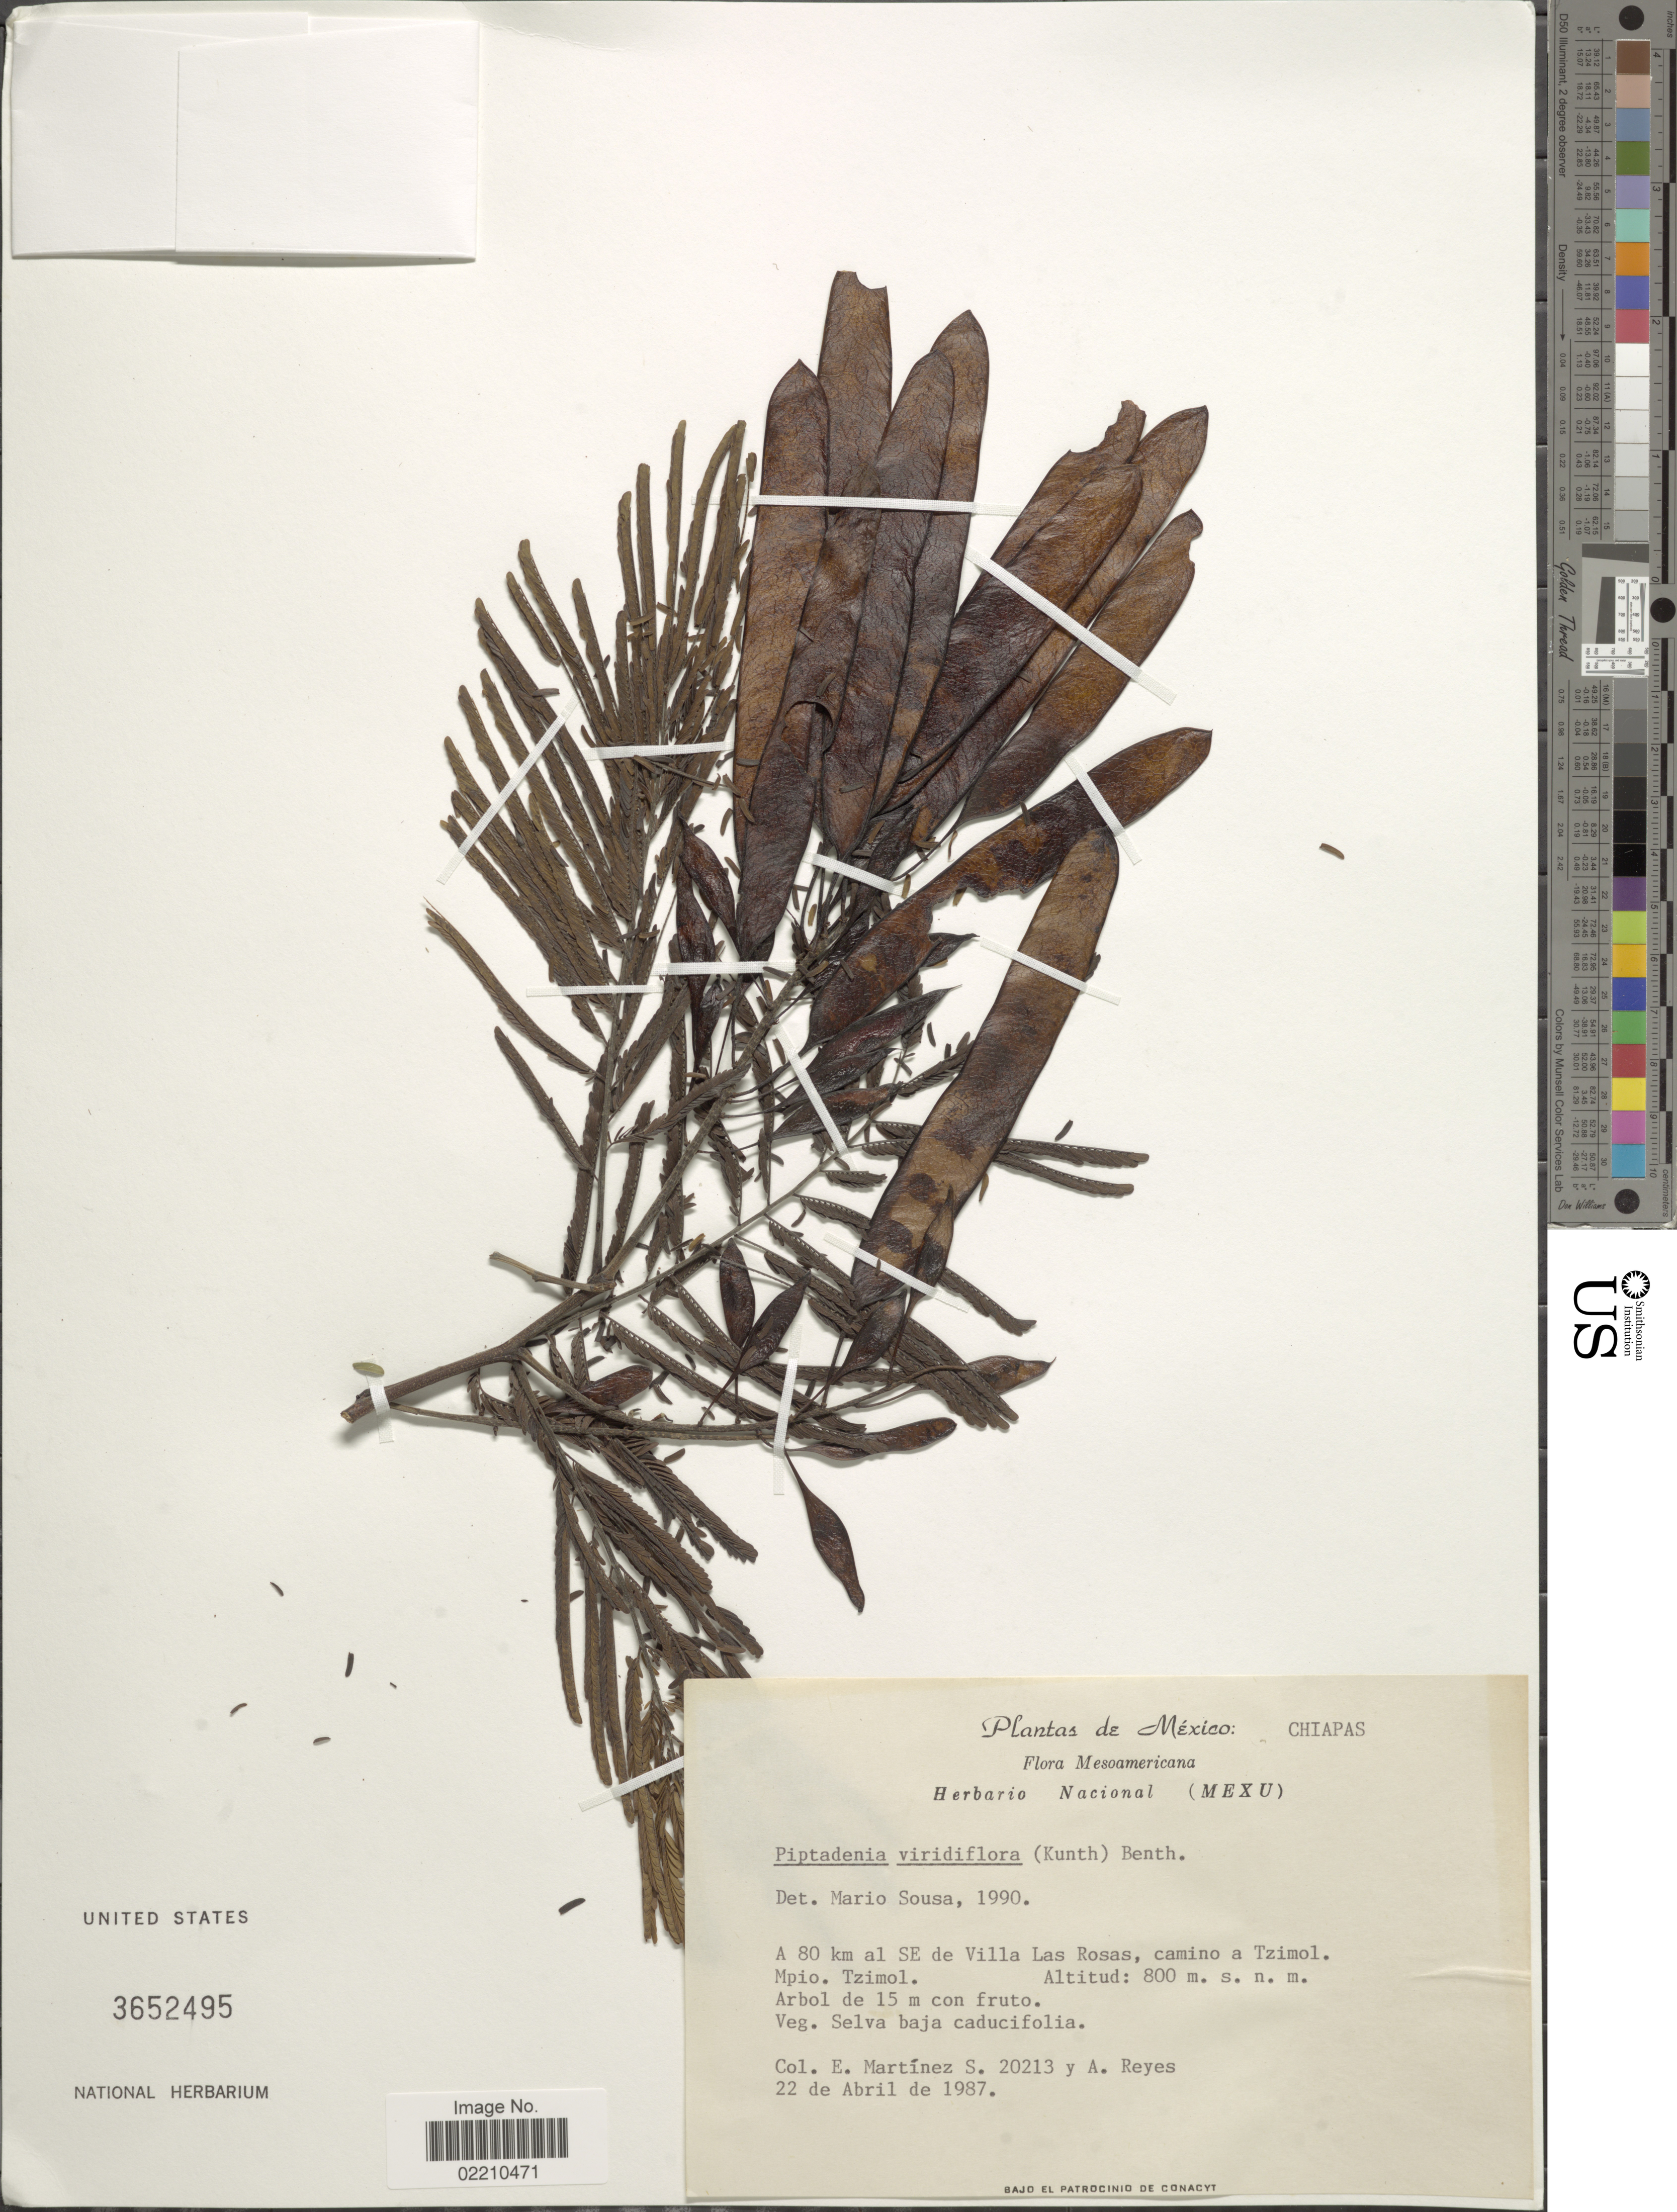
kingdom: Plantae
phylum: Tracheophyta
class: Magnoliopsida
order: Fabales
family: Fabaceae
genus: Lachesiodendron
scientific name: Lachesiodendron viridiflorum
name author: (Kunth) P.G. Ribeiro et al.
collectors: E. M. Martínez S. & A. Reyes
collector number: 20213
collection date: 1987-04-22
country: Mexico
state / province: Chiapas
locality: Chiapas, A 80 km al SE de Villa Las Rosas, camino a Tzimol, Mpio. Tzimol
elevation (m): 800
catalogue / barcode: US 3652495